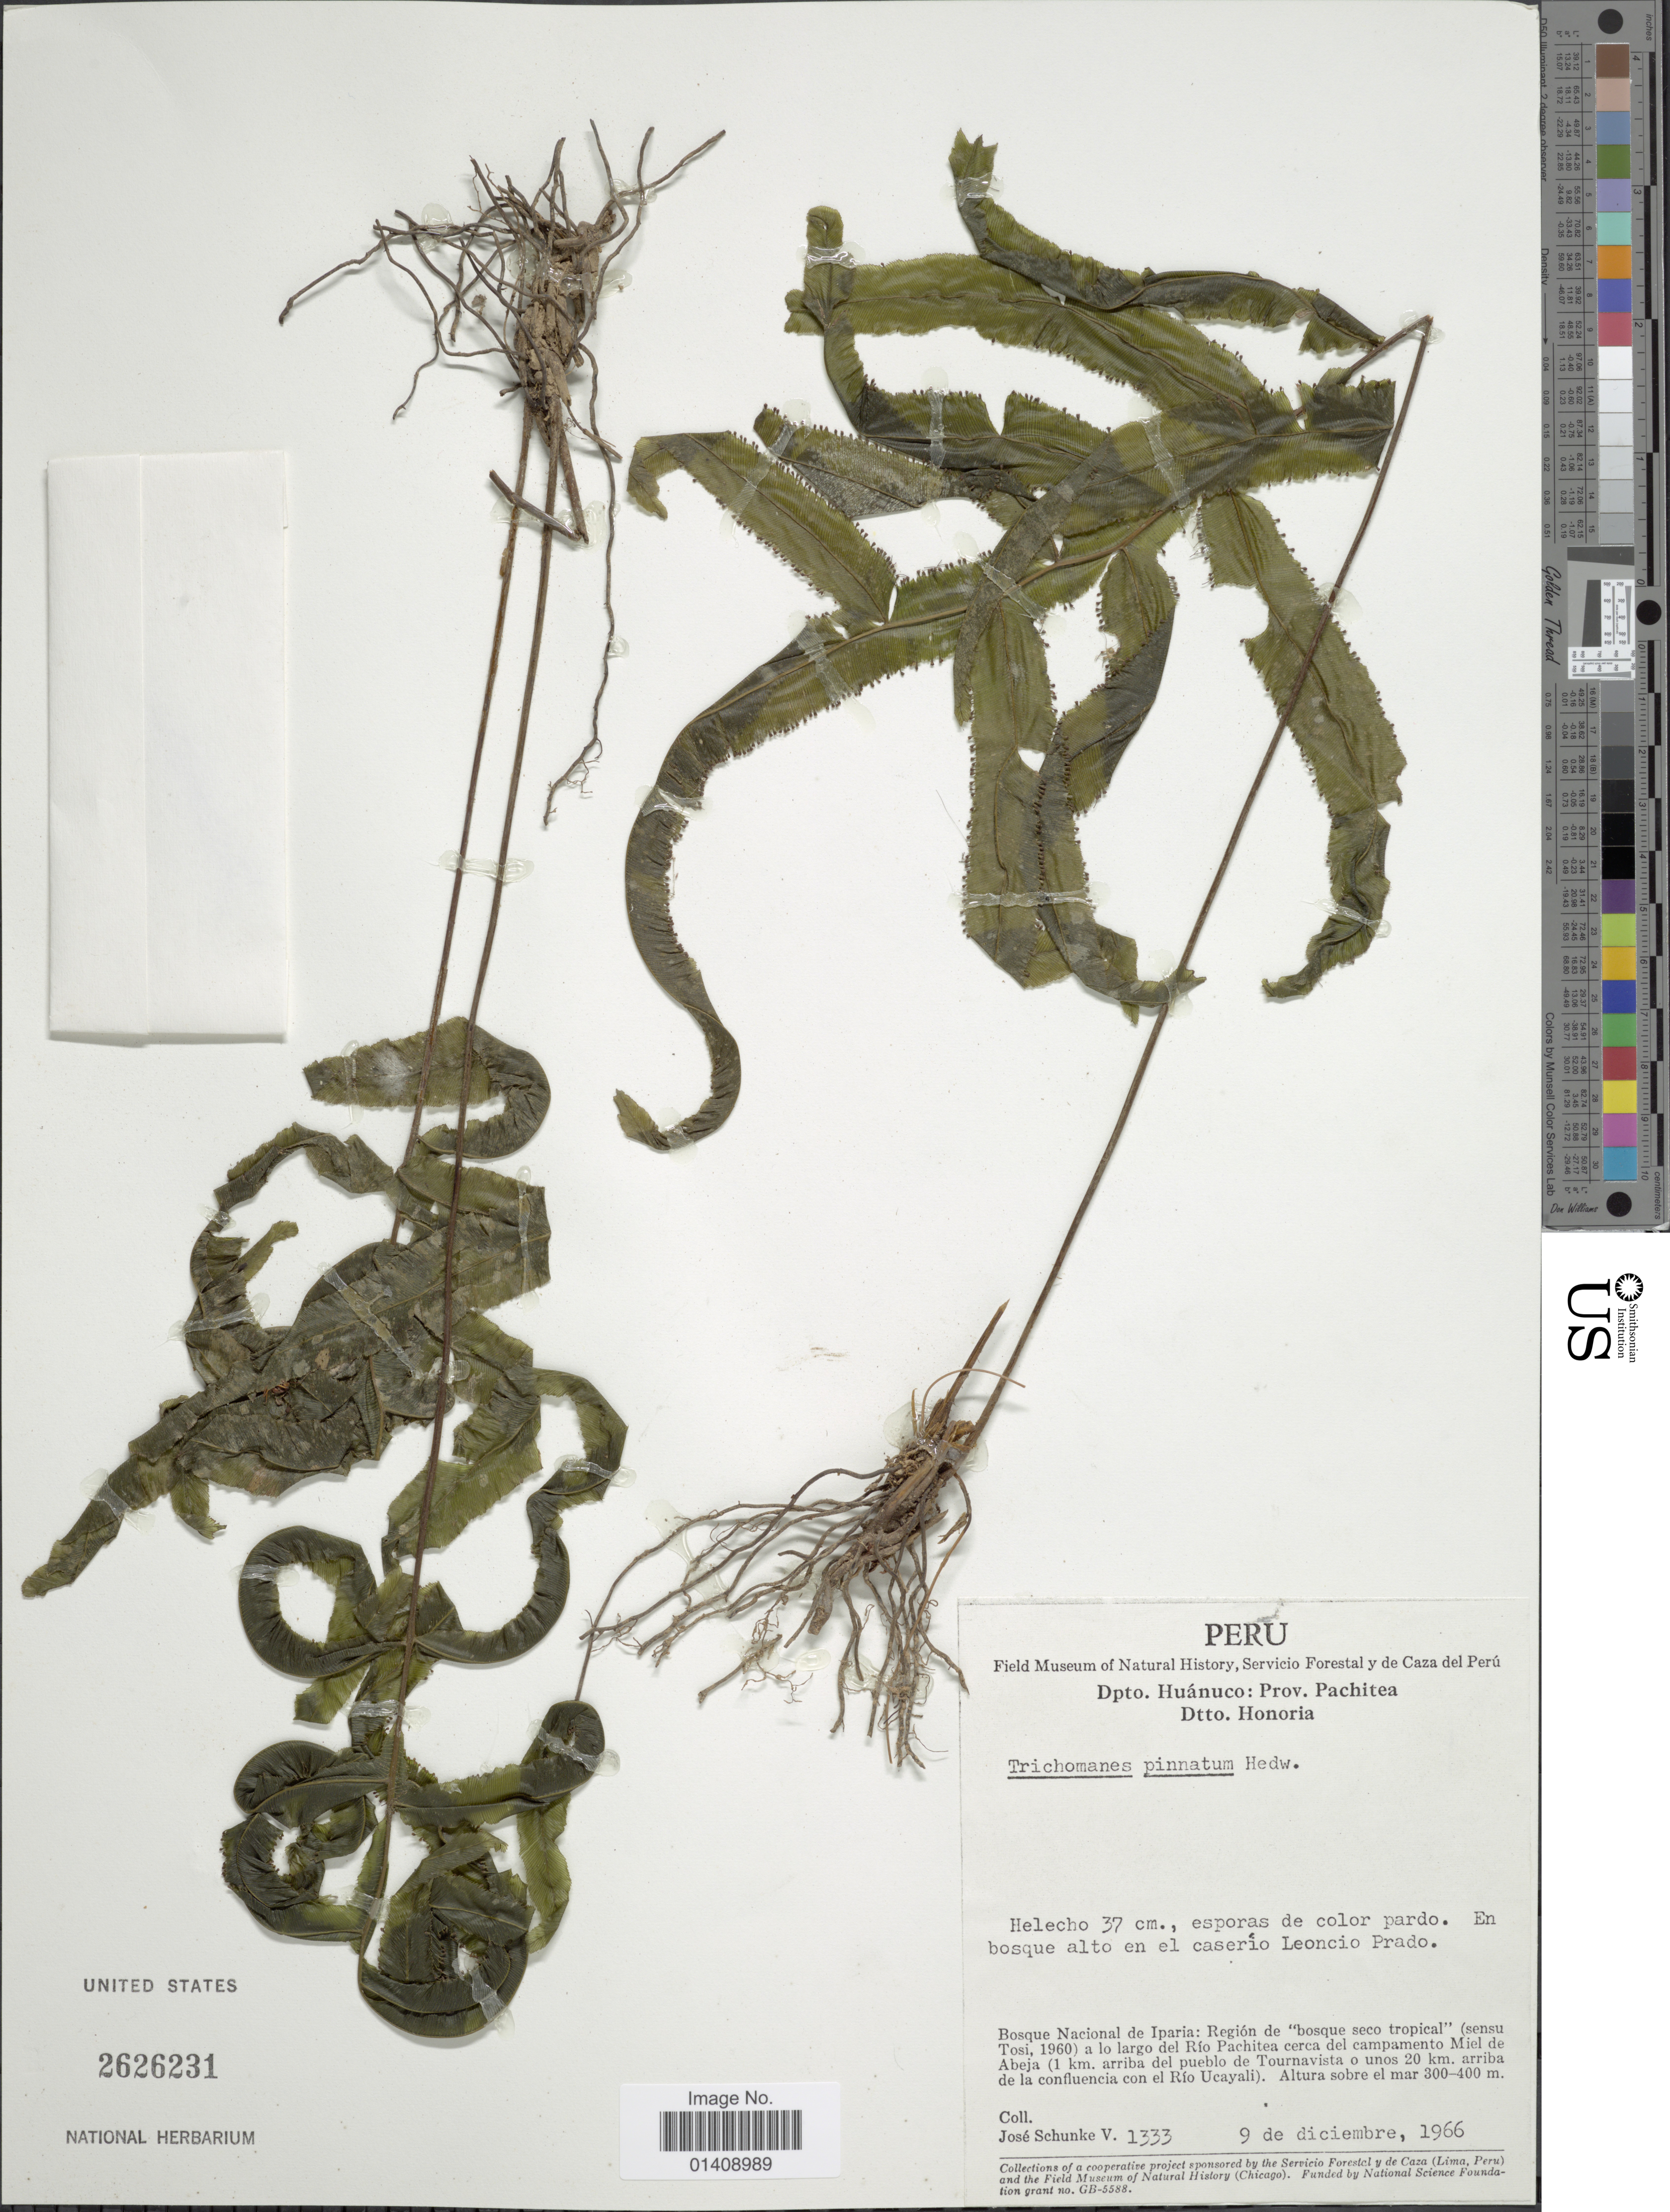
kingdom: Plantae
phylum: Tracheophyta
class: Polypodiopsida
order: Hymenophyllales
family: Hymenophyllaceae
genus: Trichomanes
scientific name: Trichomanes longifolium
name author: Desv.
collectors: J. Schunke Vigo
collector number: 1333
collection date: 1966-12-09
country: Peru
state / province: Huánuco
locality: Prov. Pachitea Dtto. Honoria. Bosque Nacional de Iparia: Region de "Bosque seco tropical" (sensu Tosi, 1960) a lo largo del Rio Pachitea cerca del campamento Miel de Abeja (1 km arriba del pueblo de Tournavista o unos 20 km arriba de la confluencia con el Rio Ucayali)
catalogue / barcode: US 2626231